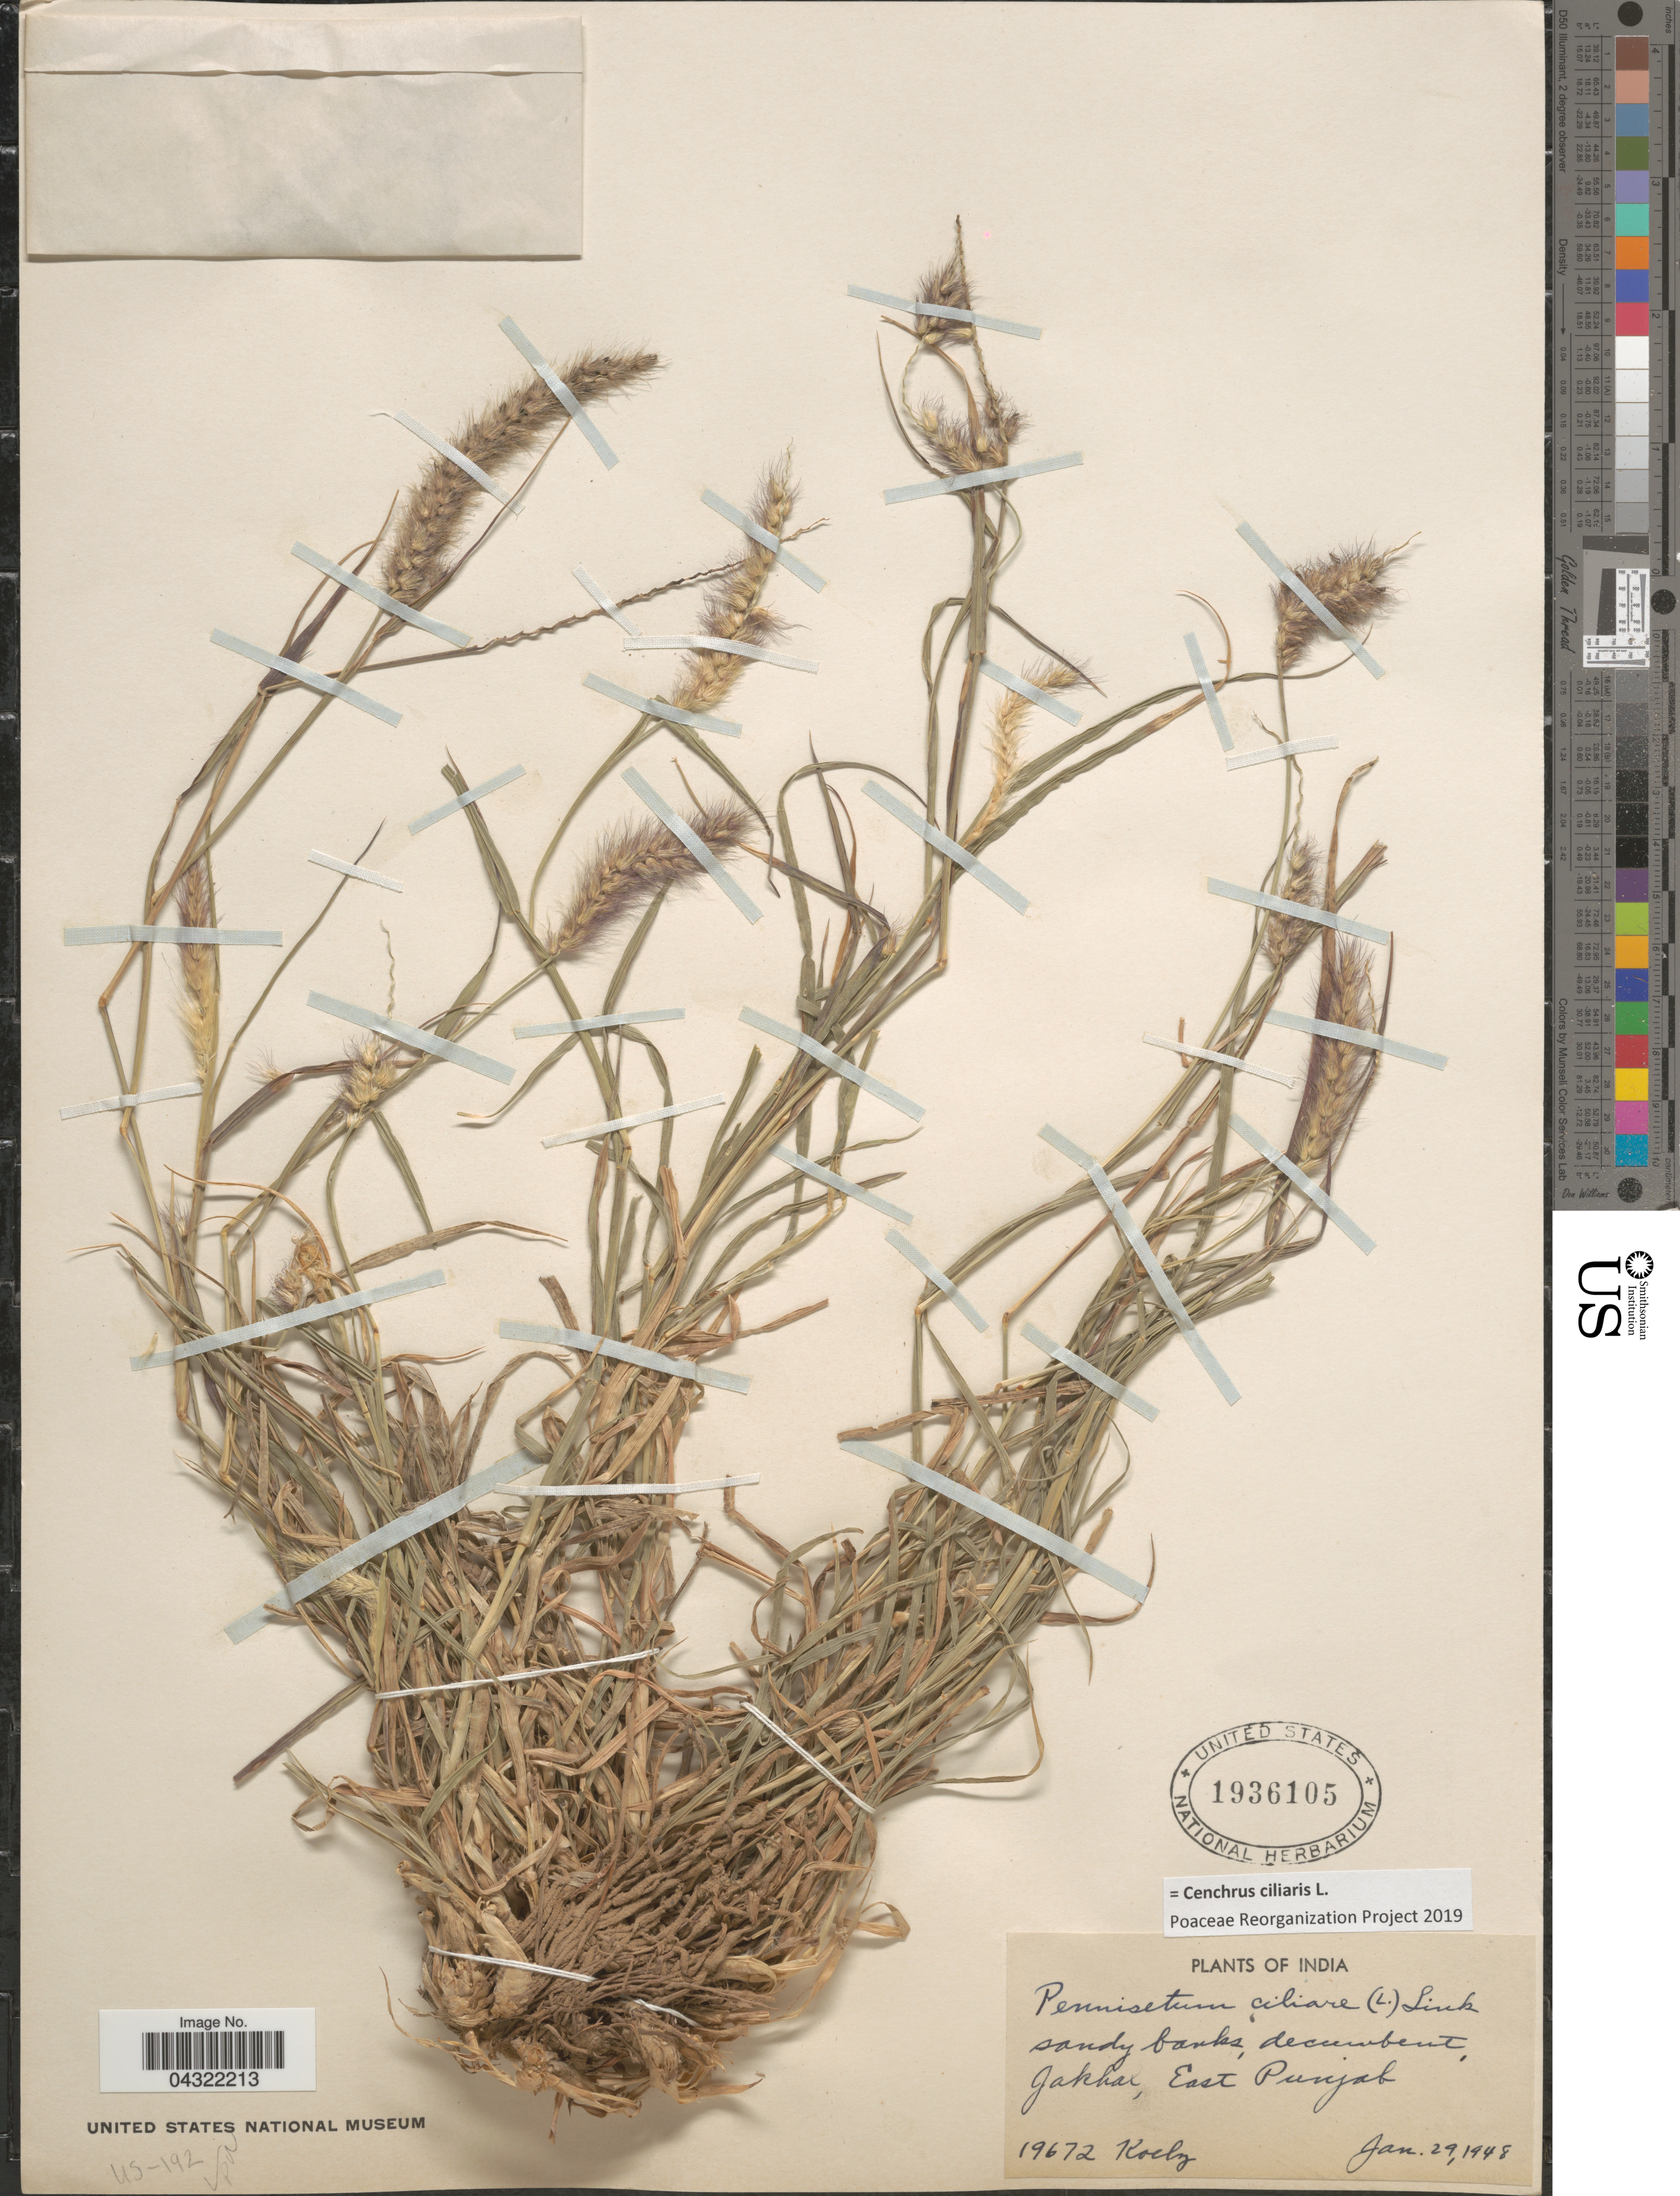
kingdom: Plantae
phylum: Tracheophyta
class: Liliopsida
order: Poales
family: Poaceae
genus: Cenchrus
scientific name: Cenchrus ciliaris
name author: L.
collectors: Koelz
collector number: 19672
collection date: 1948-01-29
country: India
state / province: Punjab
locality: Sandy banks, decumbent, Jackhal, East Punjab.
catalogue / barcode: US 1936105